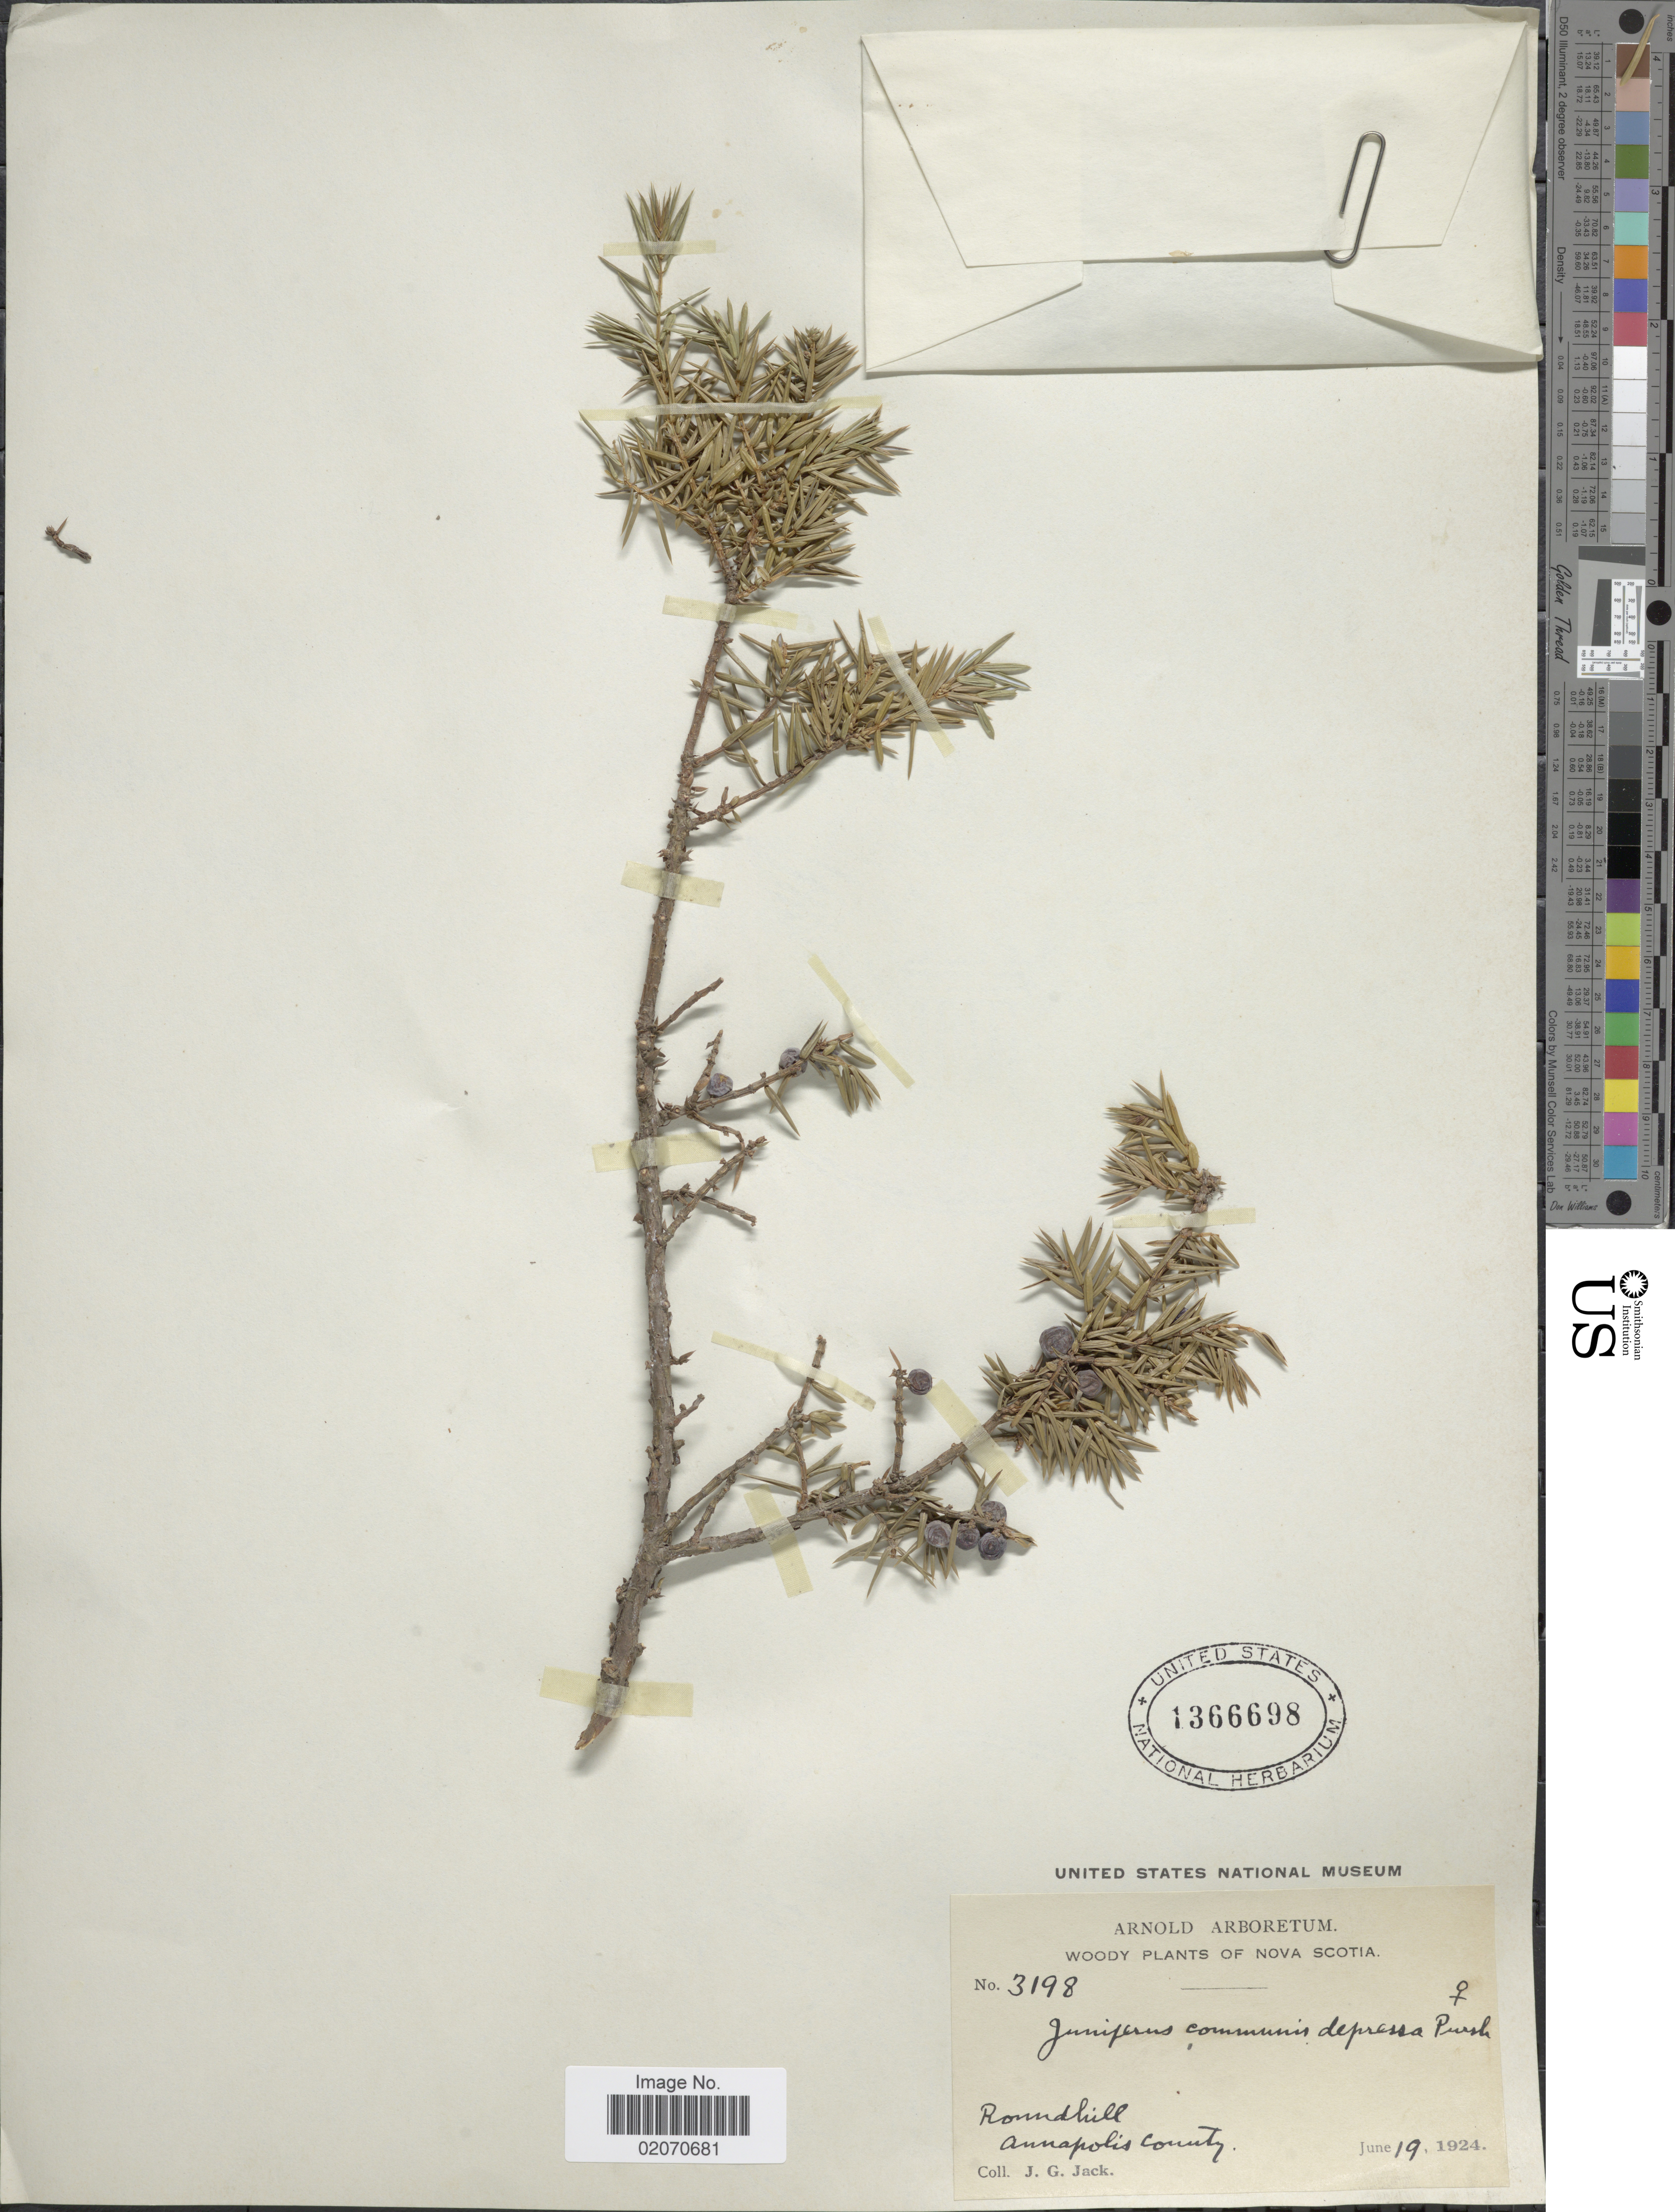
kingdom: Plantae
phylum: Tracheophyta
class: Pinopsida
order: Pinales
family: Cupressaceae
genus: Juniperus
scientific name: Juniperus communis var. depressa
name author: Pursh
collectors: J. G. Jack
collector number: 3198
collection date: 1924-06-19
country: Canada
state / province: Nova Scotia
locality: Roundhill, Annapolis County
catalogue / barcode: US 1366698